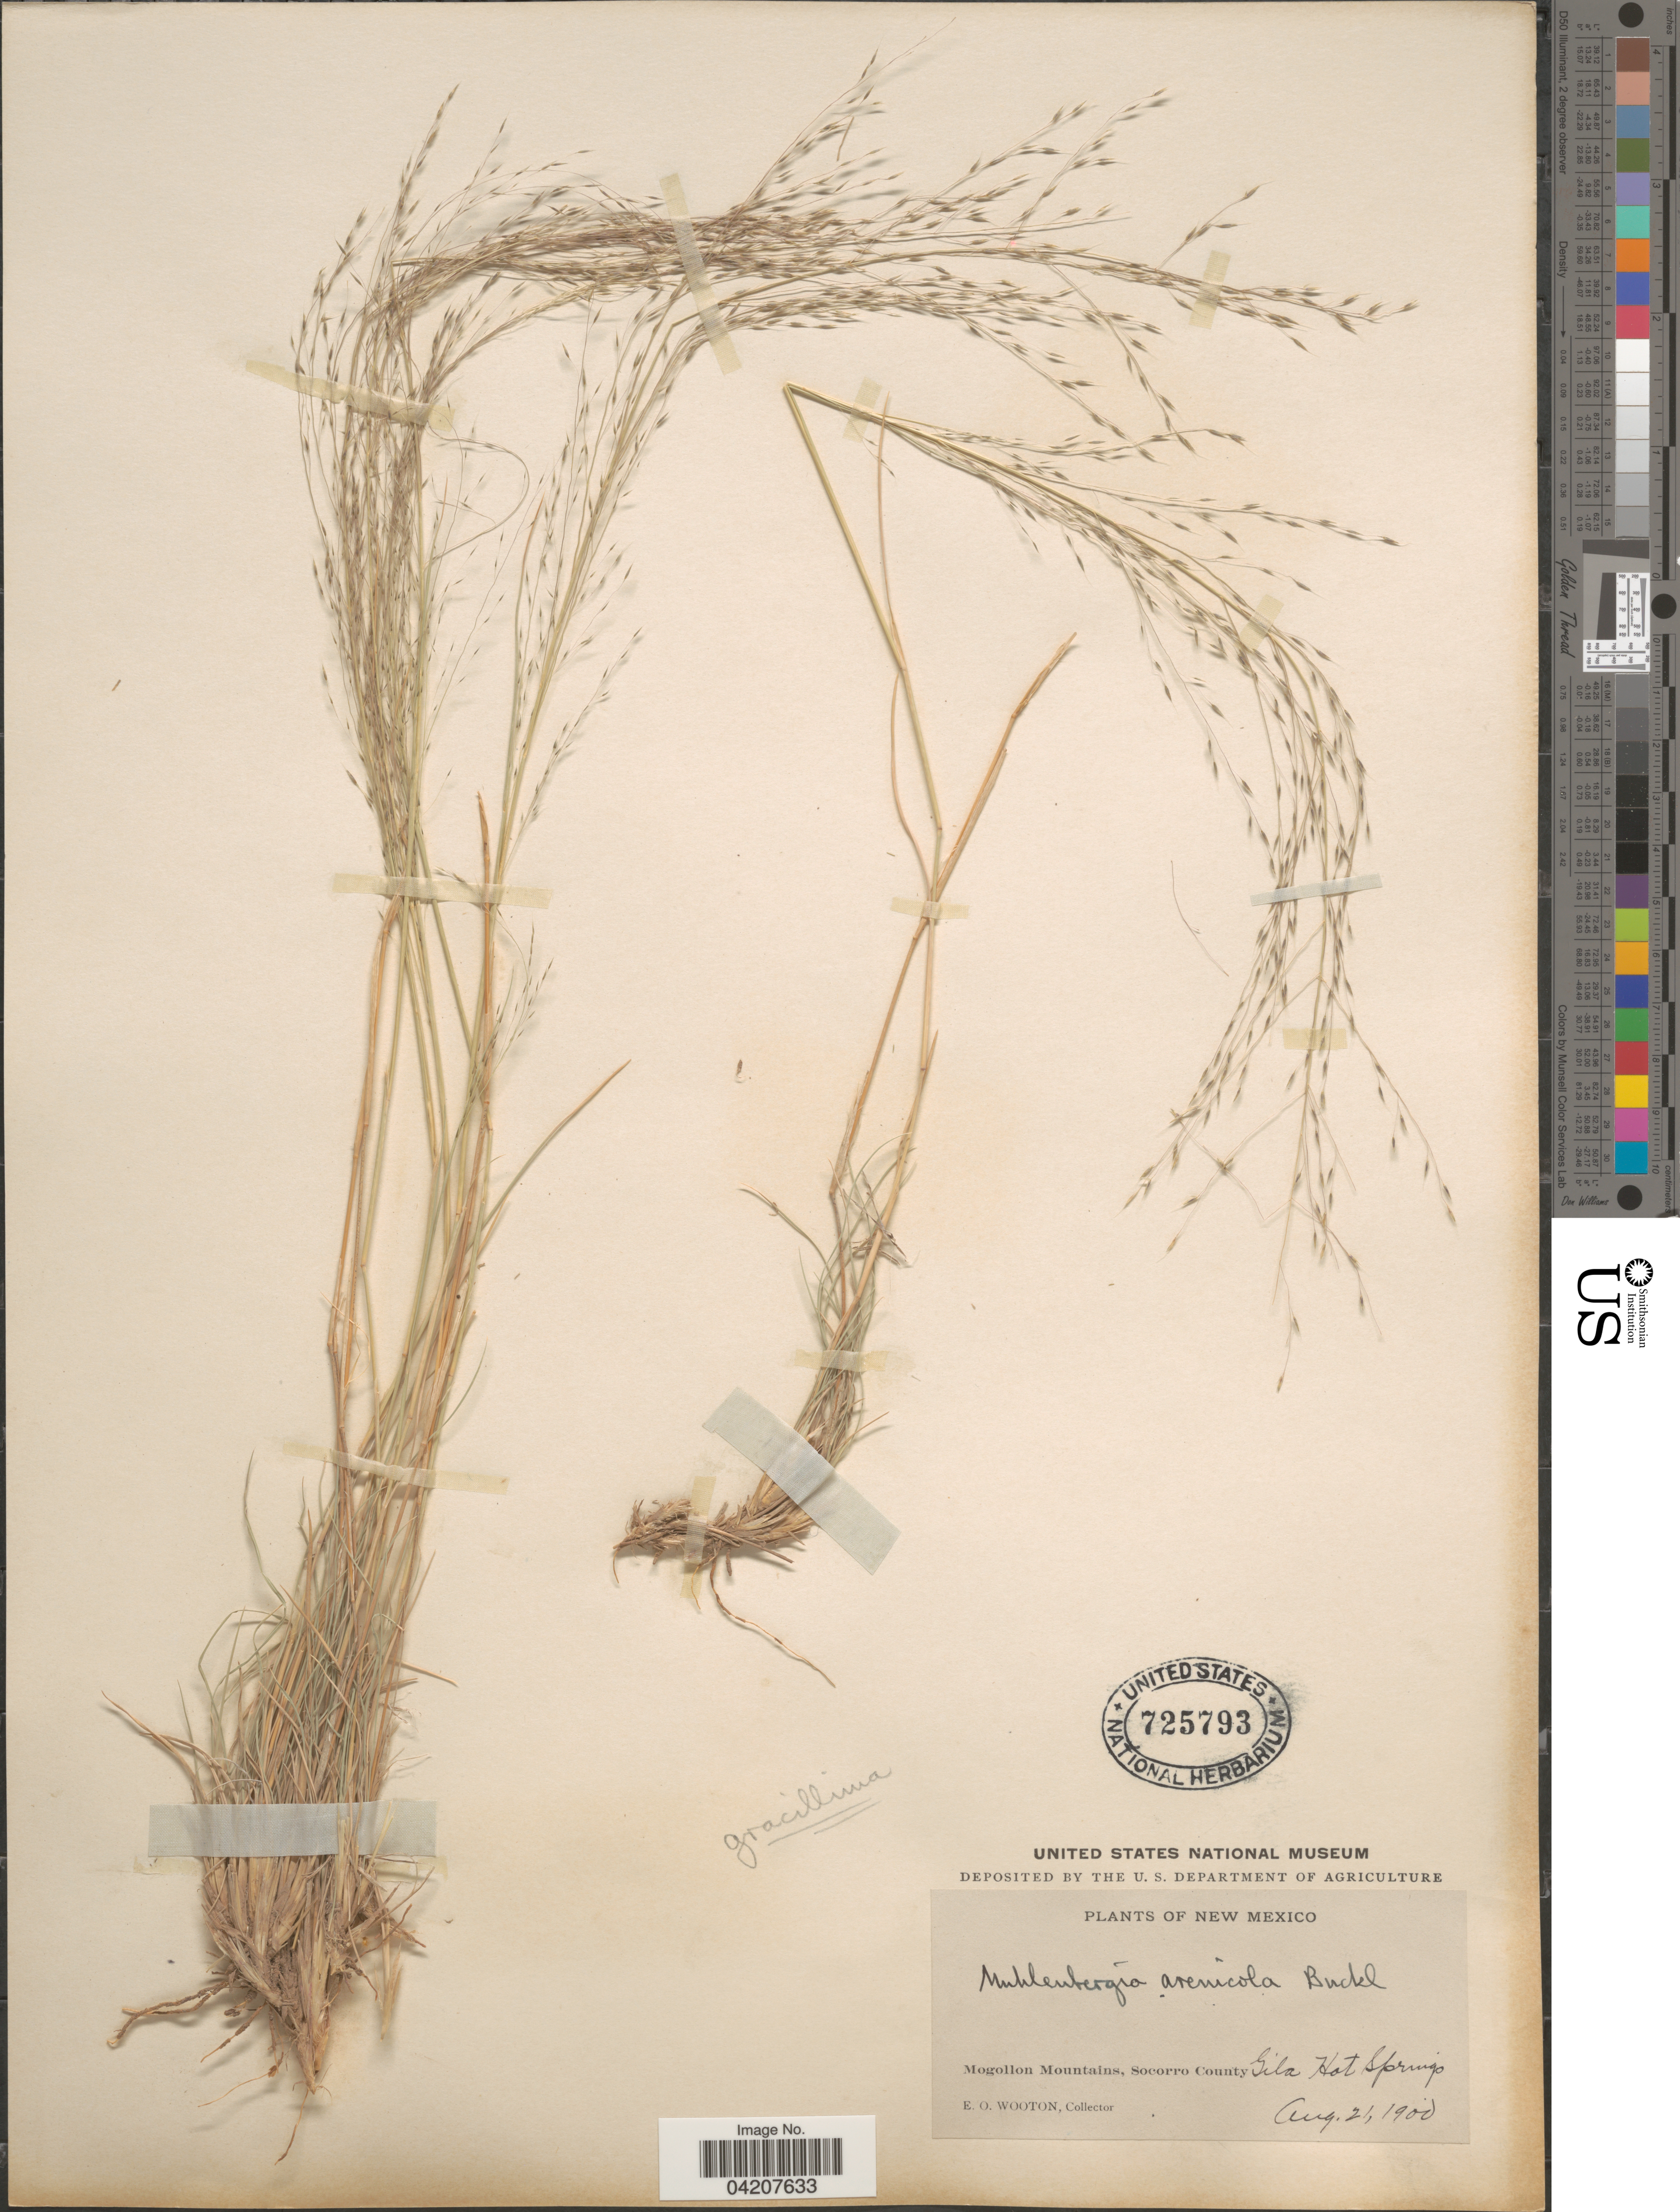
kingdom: Plantae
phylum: Tracheophyta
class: Liliopsida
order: Poales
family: Poaceae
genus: Muhlenbergia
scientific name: Muhlenbergia arenicola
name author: Buckley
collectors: E. O. Wooton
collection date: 1900-08-21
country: United States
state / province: New Mexico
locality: Mogollon Mountains, Socorro County Gila Hot Springs.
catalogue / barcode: US 725793